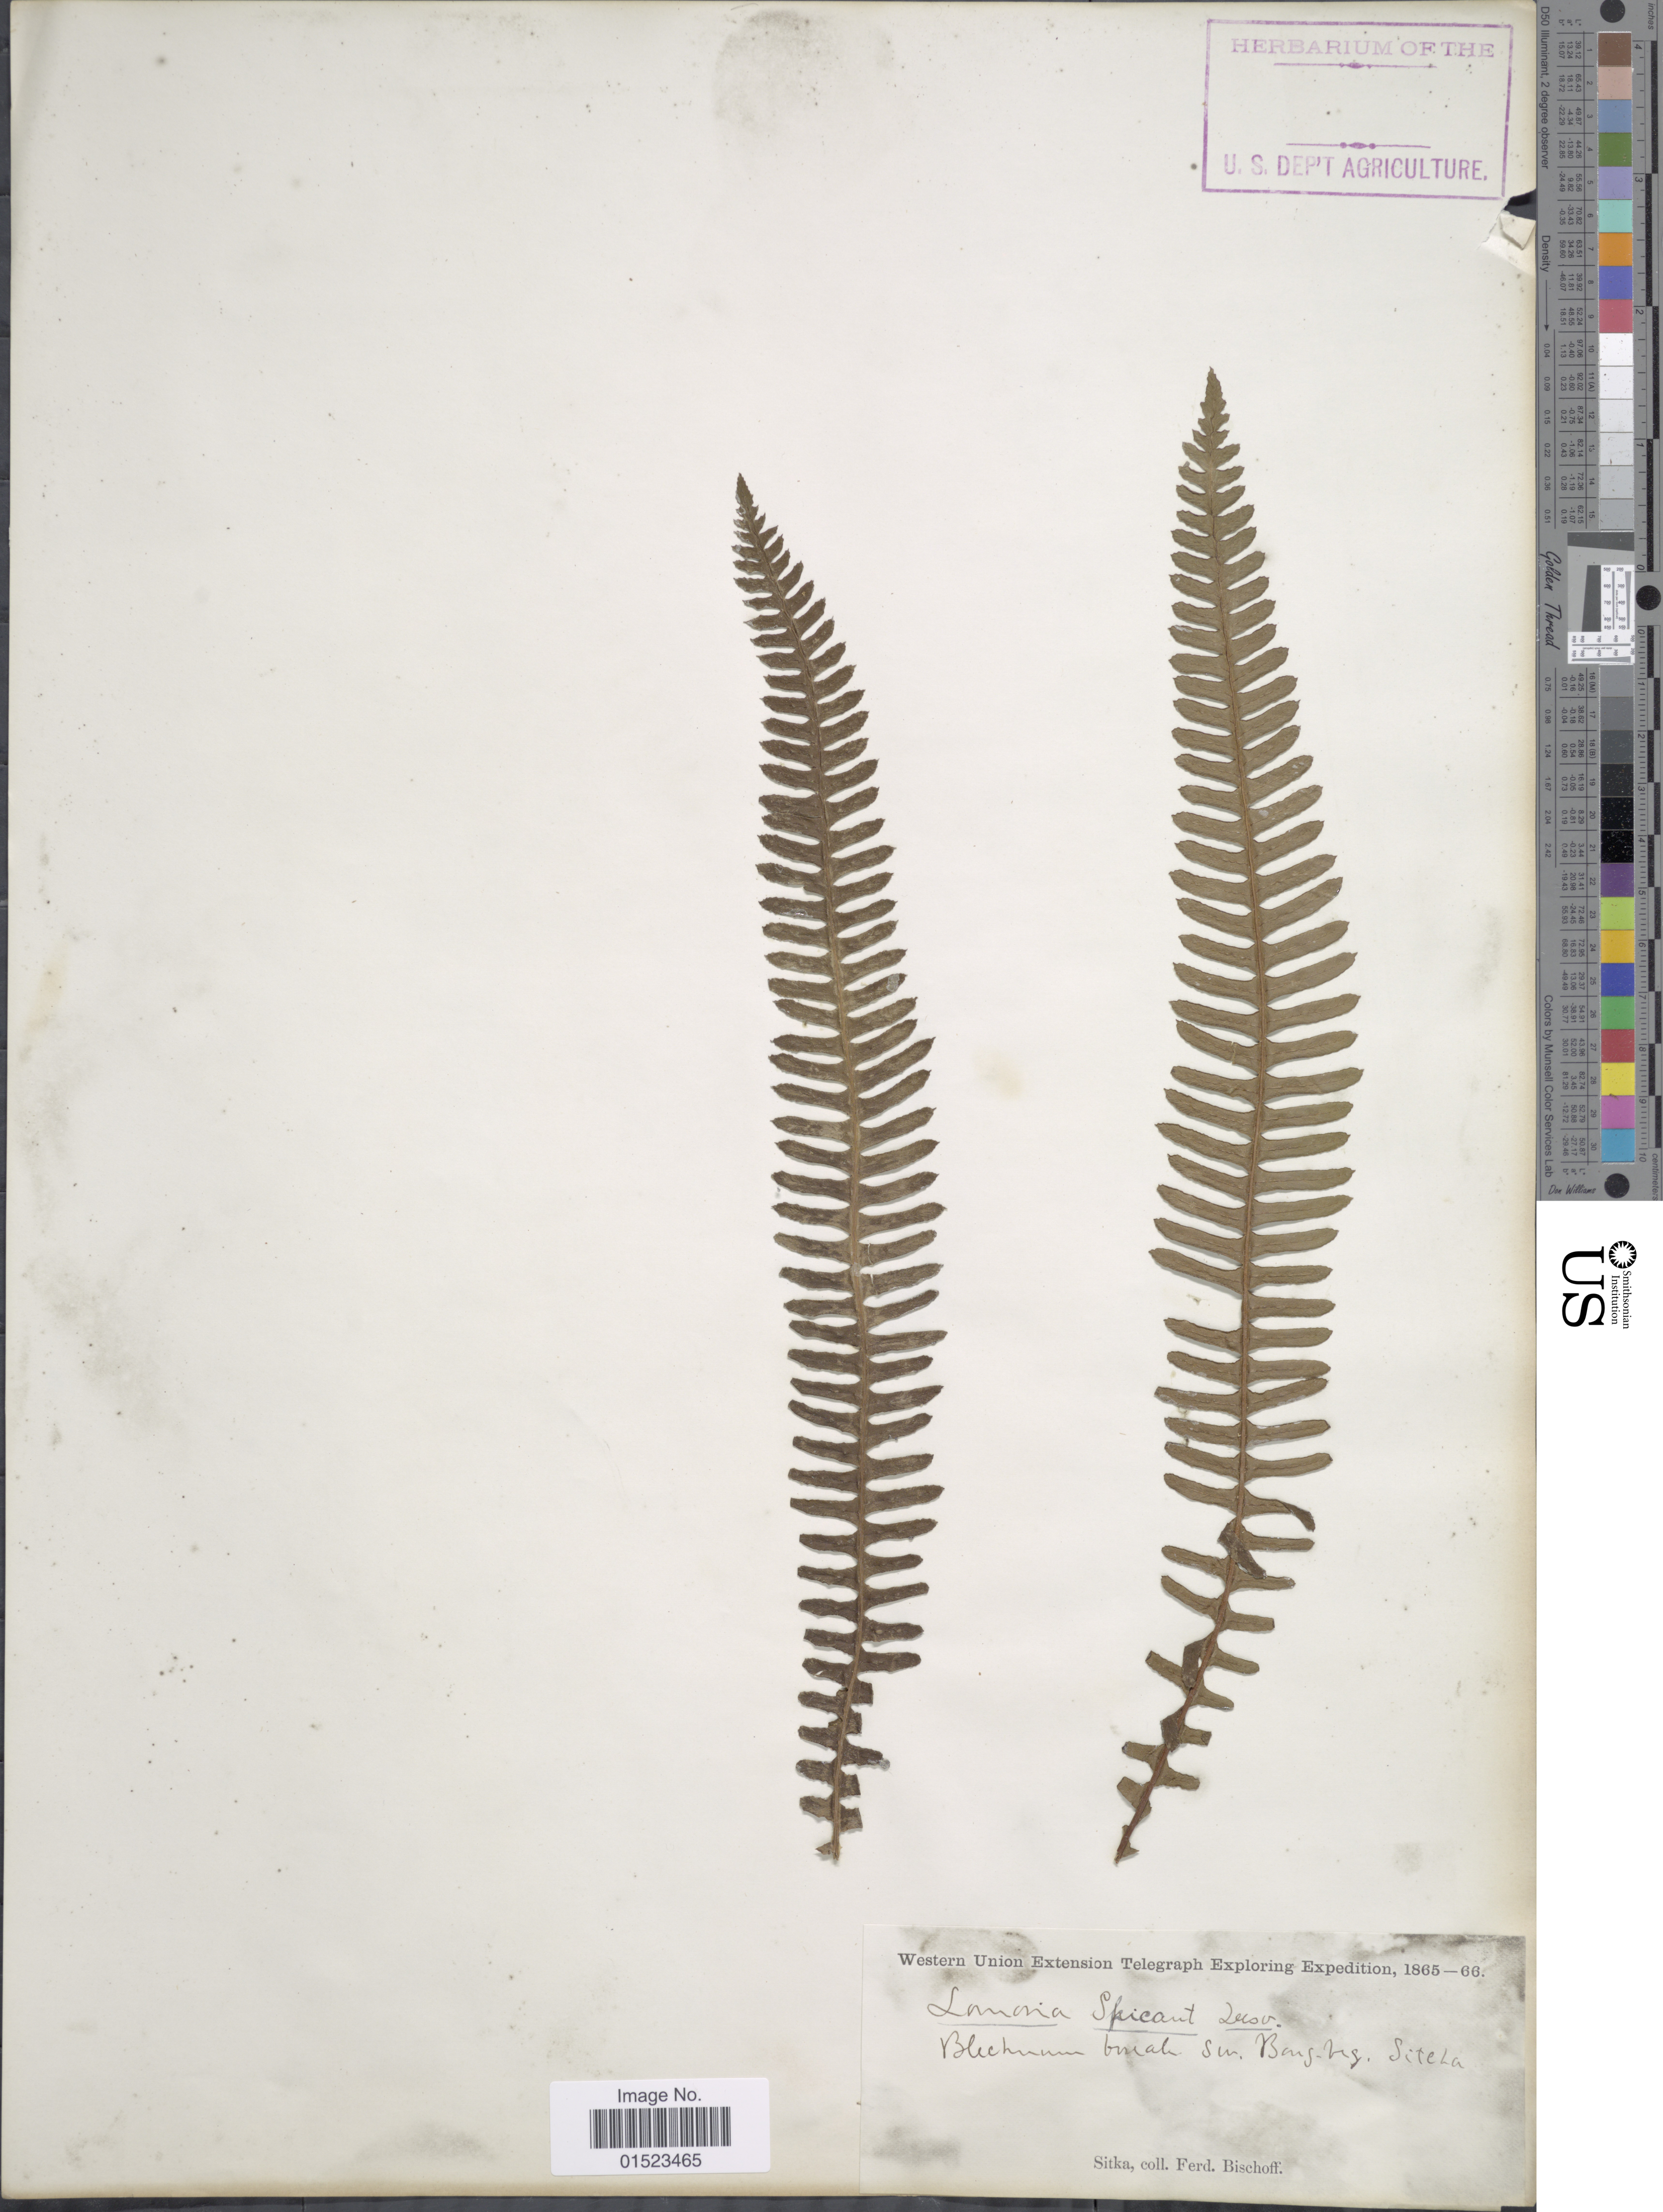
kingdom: Plantae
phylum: Tracheophyta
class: Polypodiopsida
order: Polypodiales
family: Blechnaceae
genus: Blechnum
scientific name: Blechnum spicant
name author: (L.) Sm.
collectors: F. Bischoff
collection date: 1865/1866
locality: Western Union Extension Telegraph Exploring Expedition, Sitkal [interpreted]